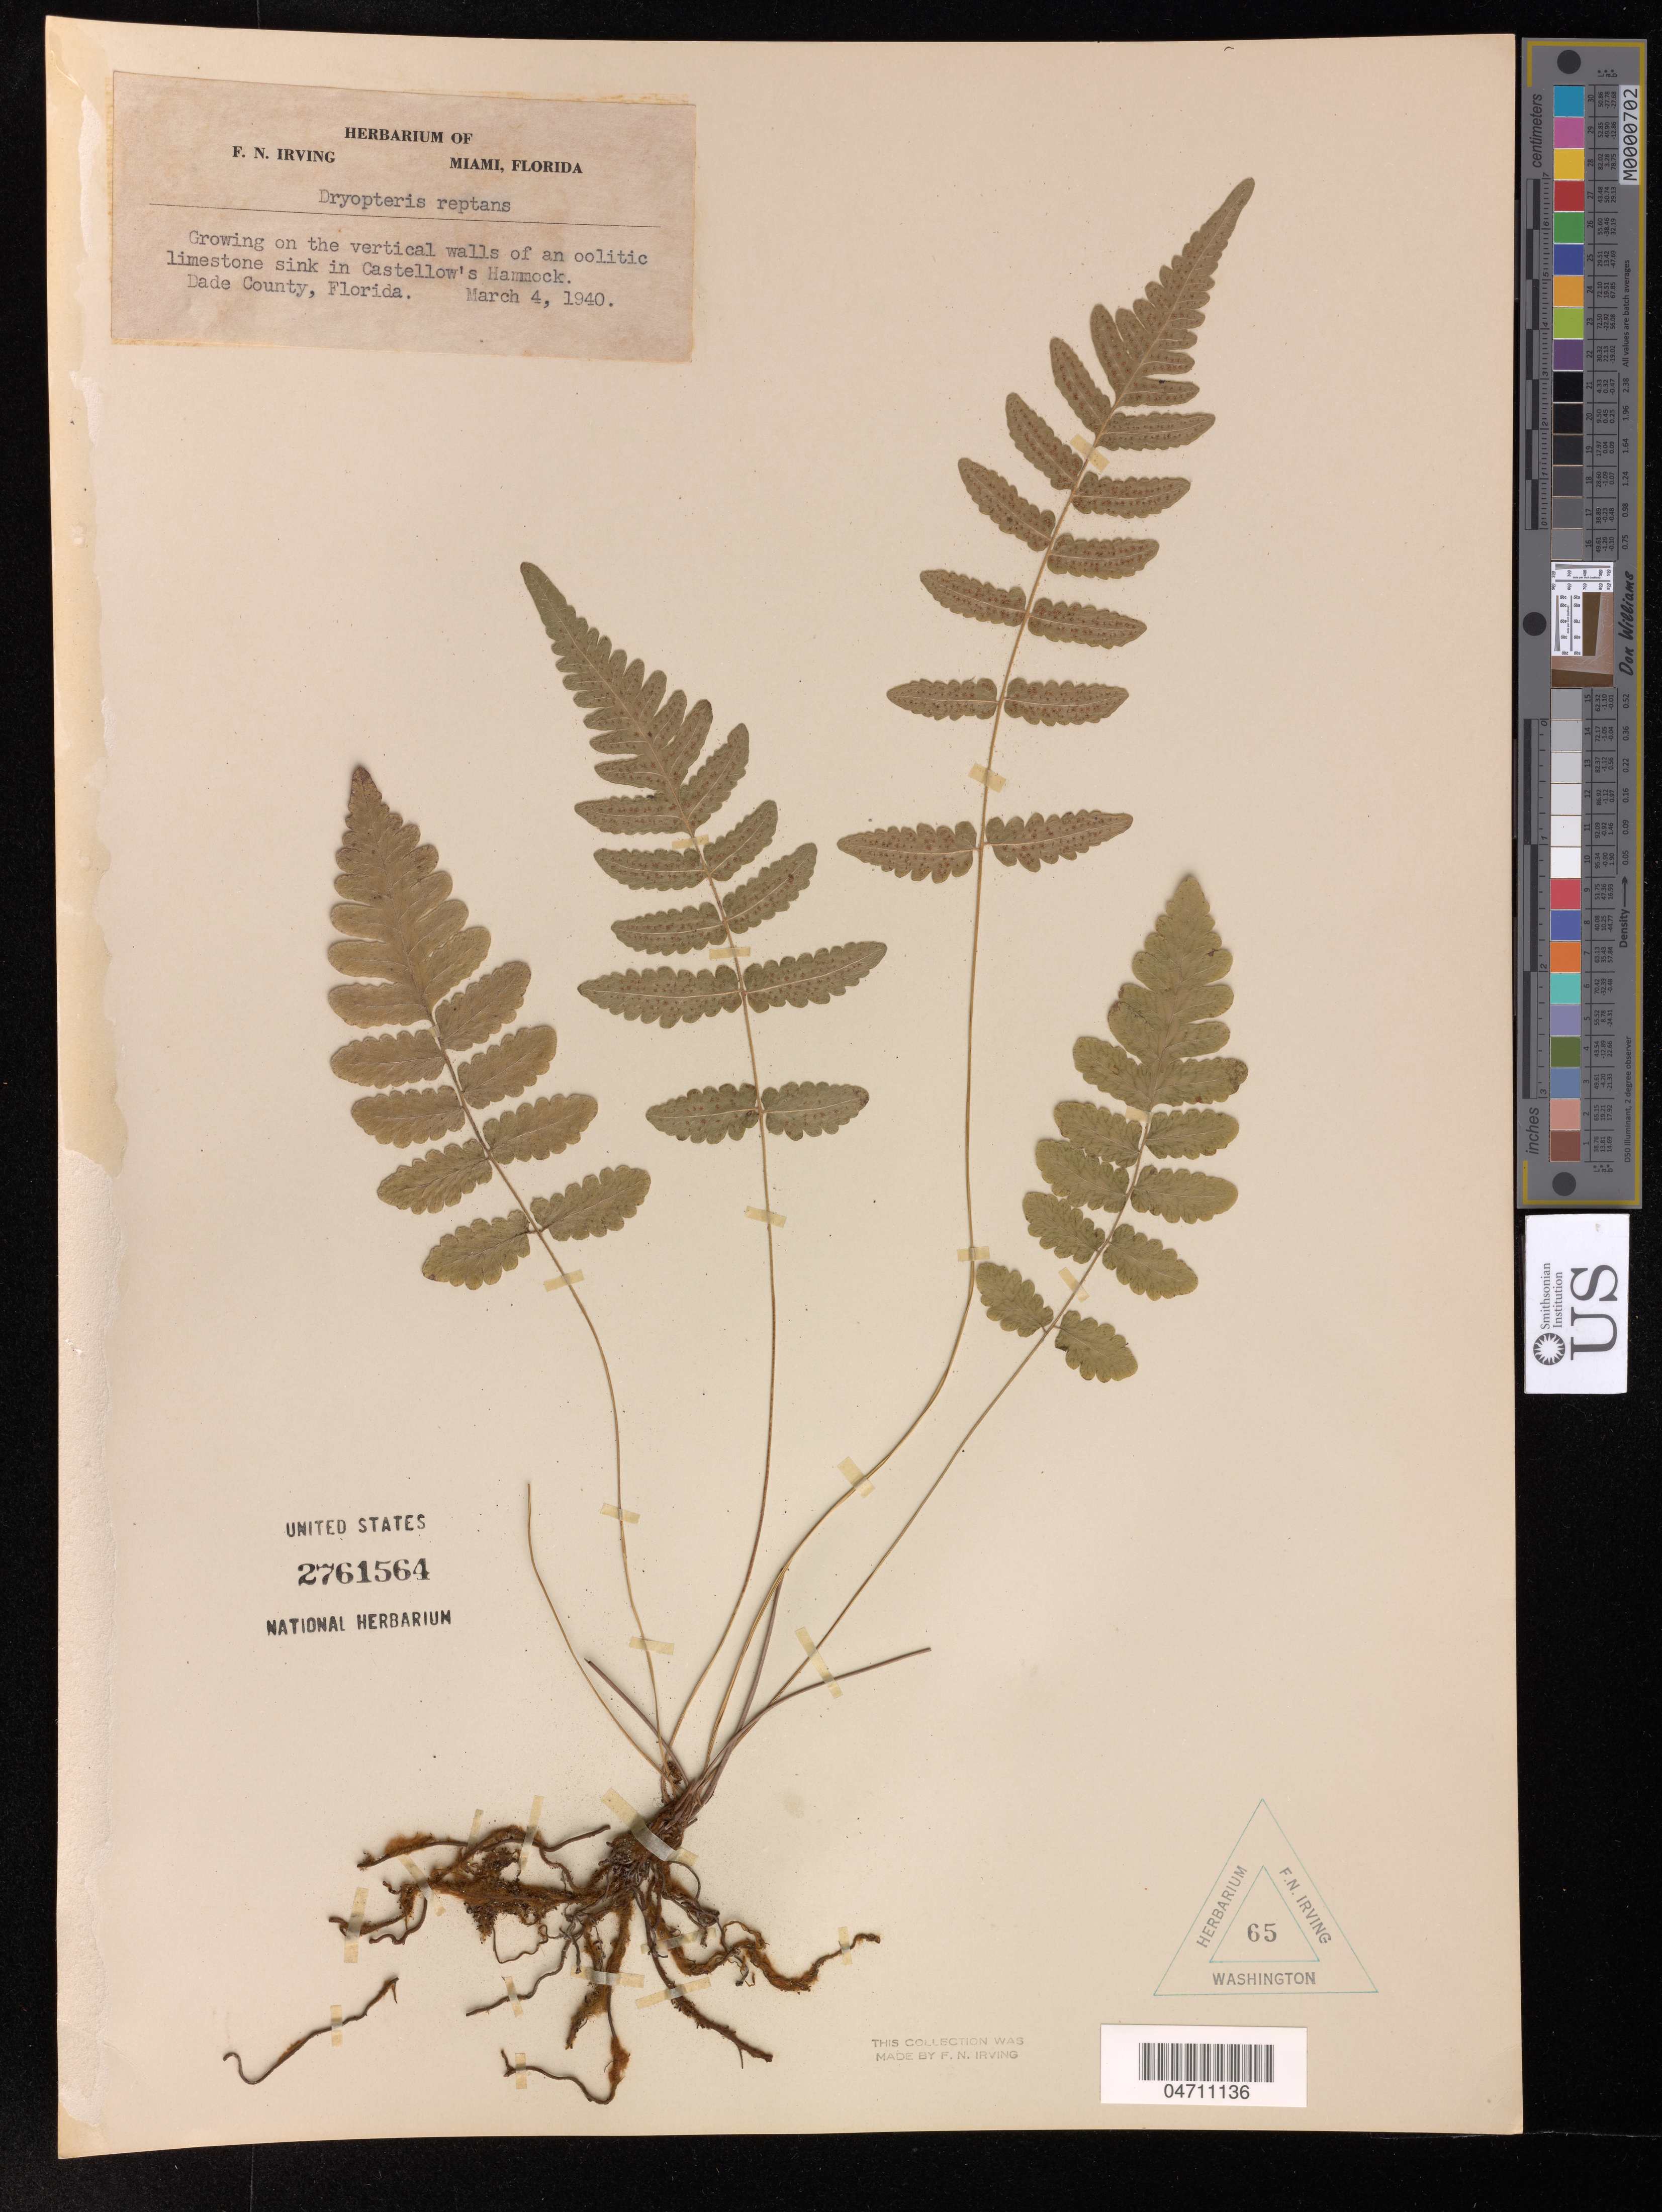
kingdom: Plantae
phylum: Tracheophyta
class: Polypodiopsida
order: Polypodiales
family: Dryopteridaceae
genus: Dryopteris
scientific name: Dryopteris reptans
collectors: F. Irving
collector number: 65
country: United States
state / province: Florida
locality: Catellow's Hammock, Dade County.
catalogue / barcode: US 2761564